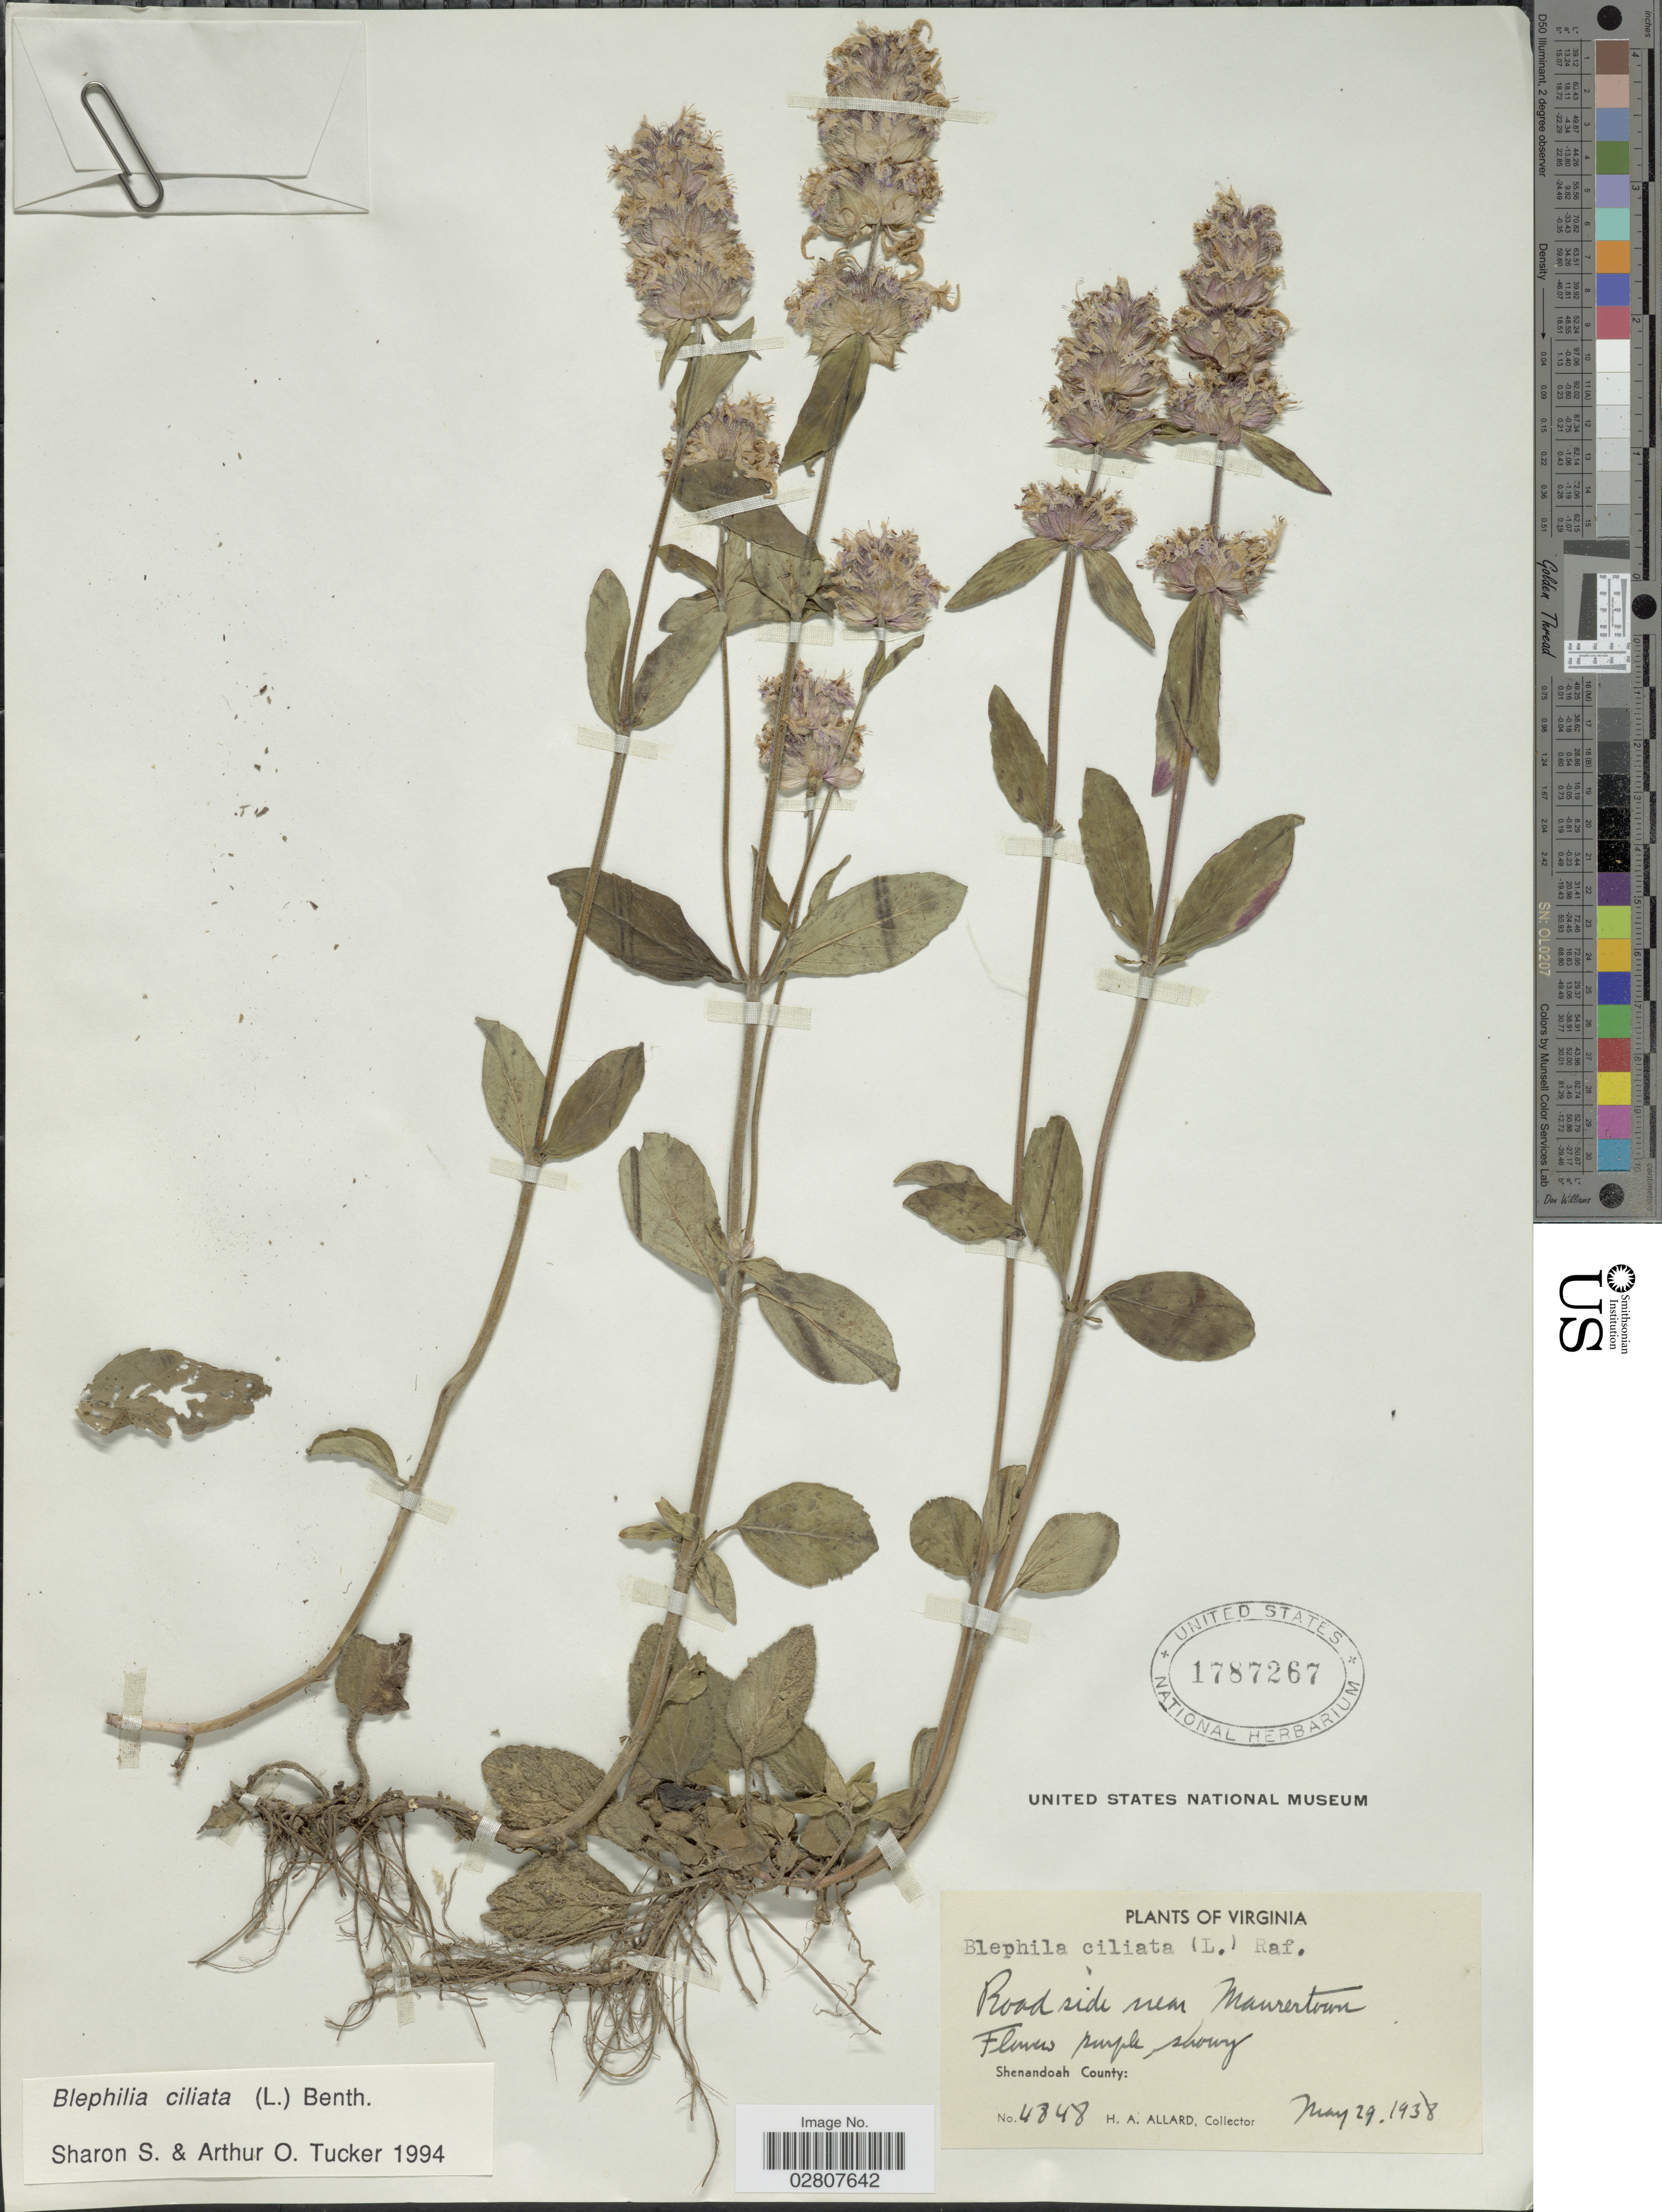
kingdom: Plantae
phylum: Tracheophyta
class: Magnoliopsida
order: Lamiales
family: Lamiaceae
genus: Blephilia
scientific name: Blephilia ciliata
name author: (L.) Raf. ex Benth.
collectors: H. A. Allard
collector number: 4848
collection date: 1938-05-29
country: United States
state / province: Virginia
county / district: Shenandoah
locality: Roadside near Maurertown. Shenandoah County.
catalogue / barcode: US 1787267